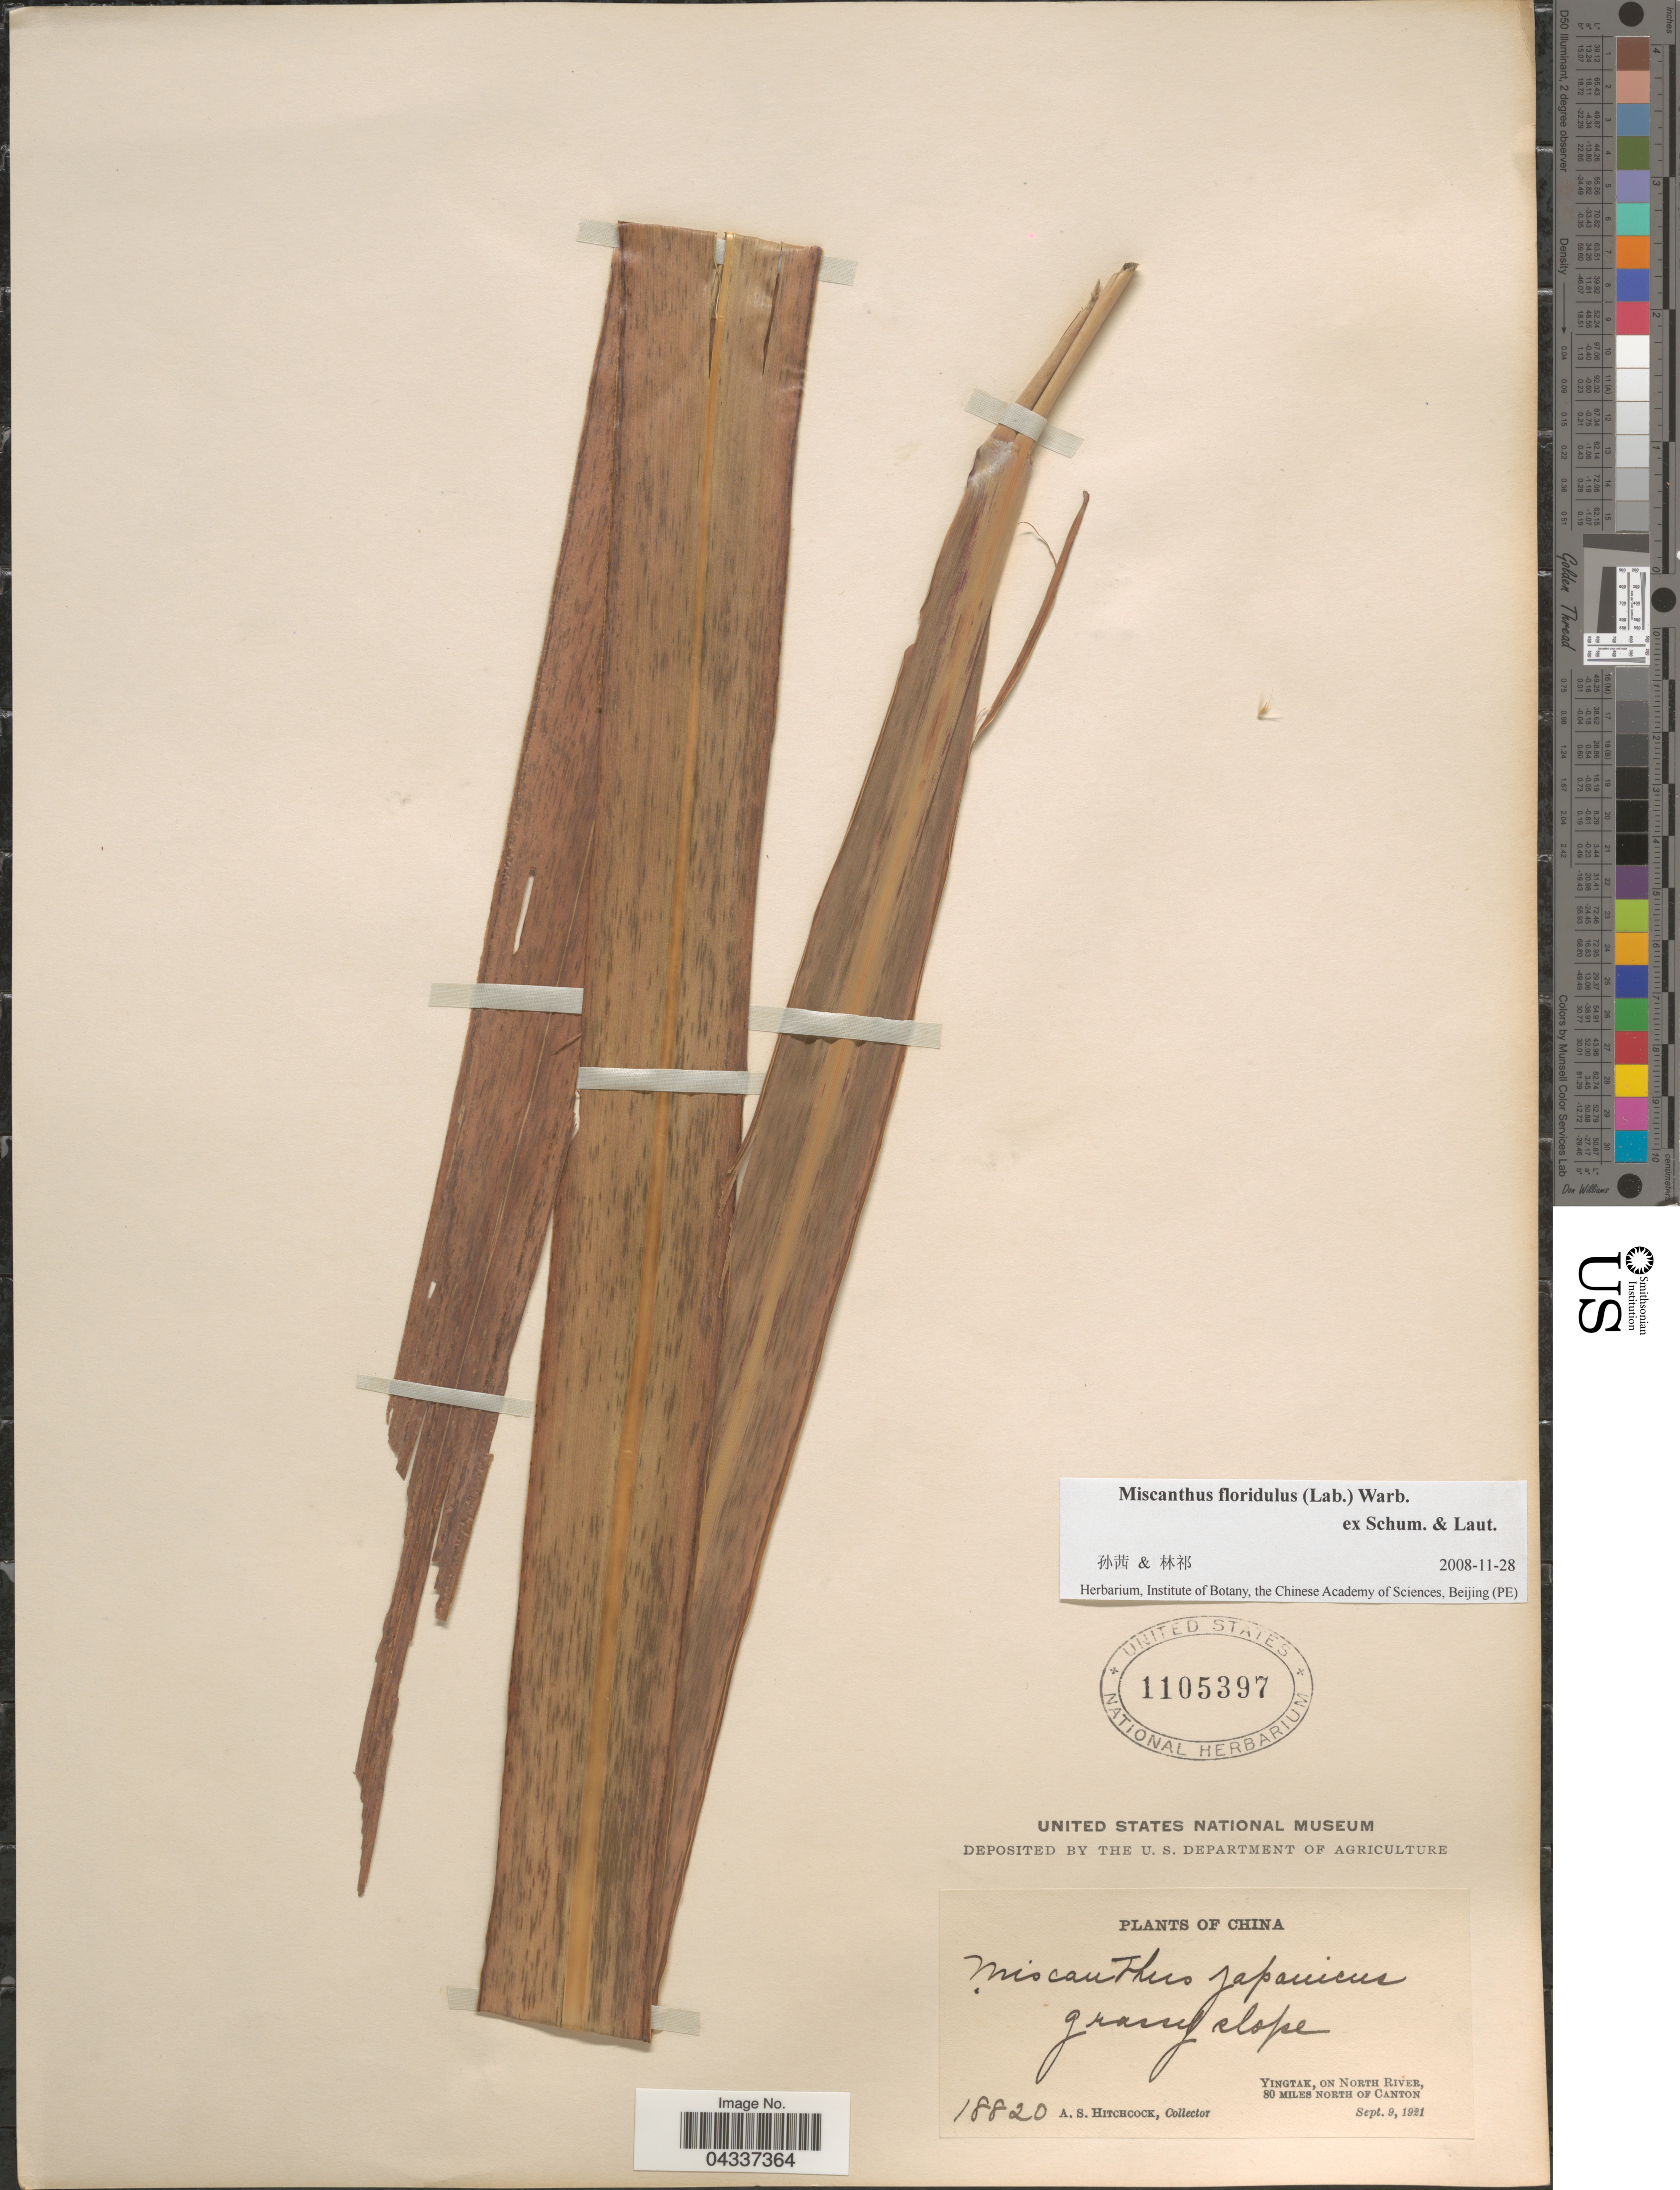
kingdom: Plantae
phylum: Tracheophyta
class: Liliopsida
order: Poales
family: Poaceae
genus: Miscanthus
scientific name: Miscanthus floridulus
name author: (Labill.) Warb.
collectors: A. S. Hitchcock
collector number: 18820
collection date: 1921-09-09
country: China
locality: Yingtak, on North River, 80 miles north of Canton.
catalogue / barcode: US 1105397